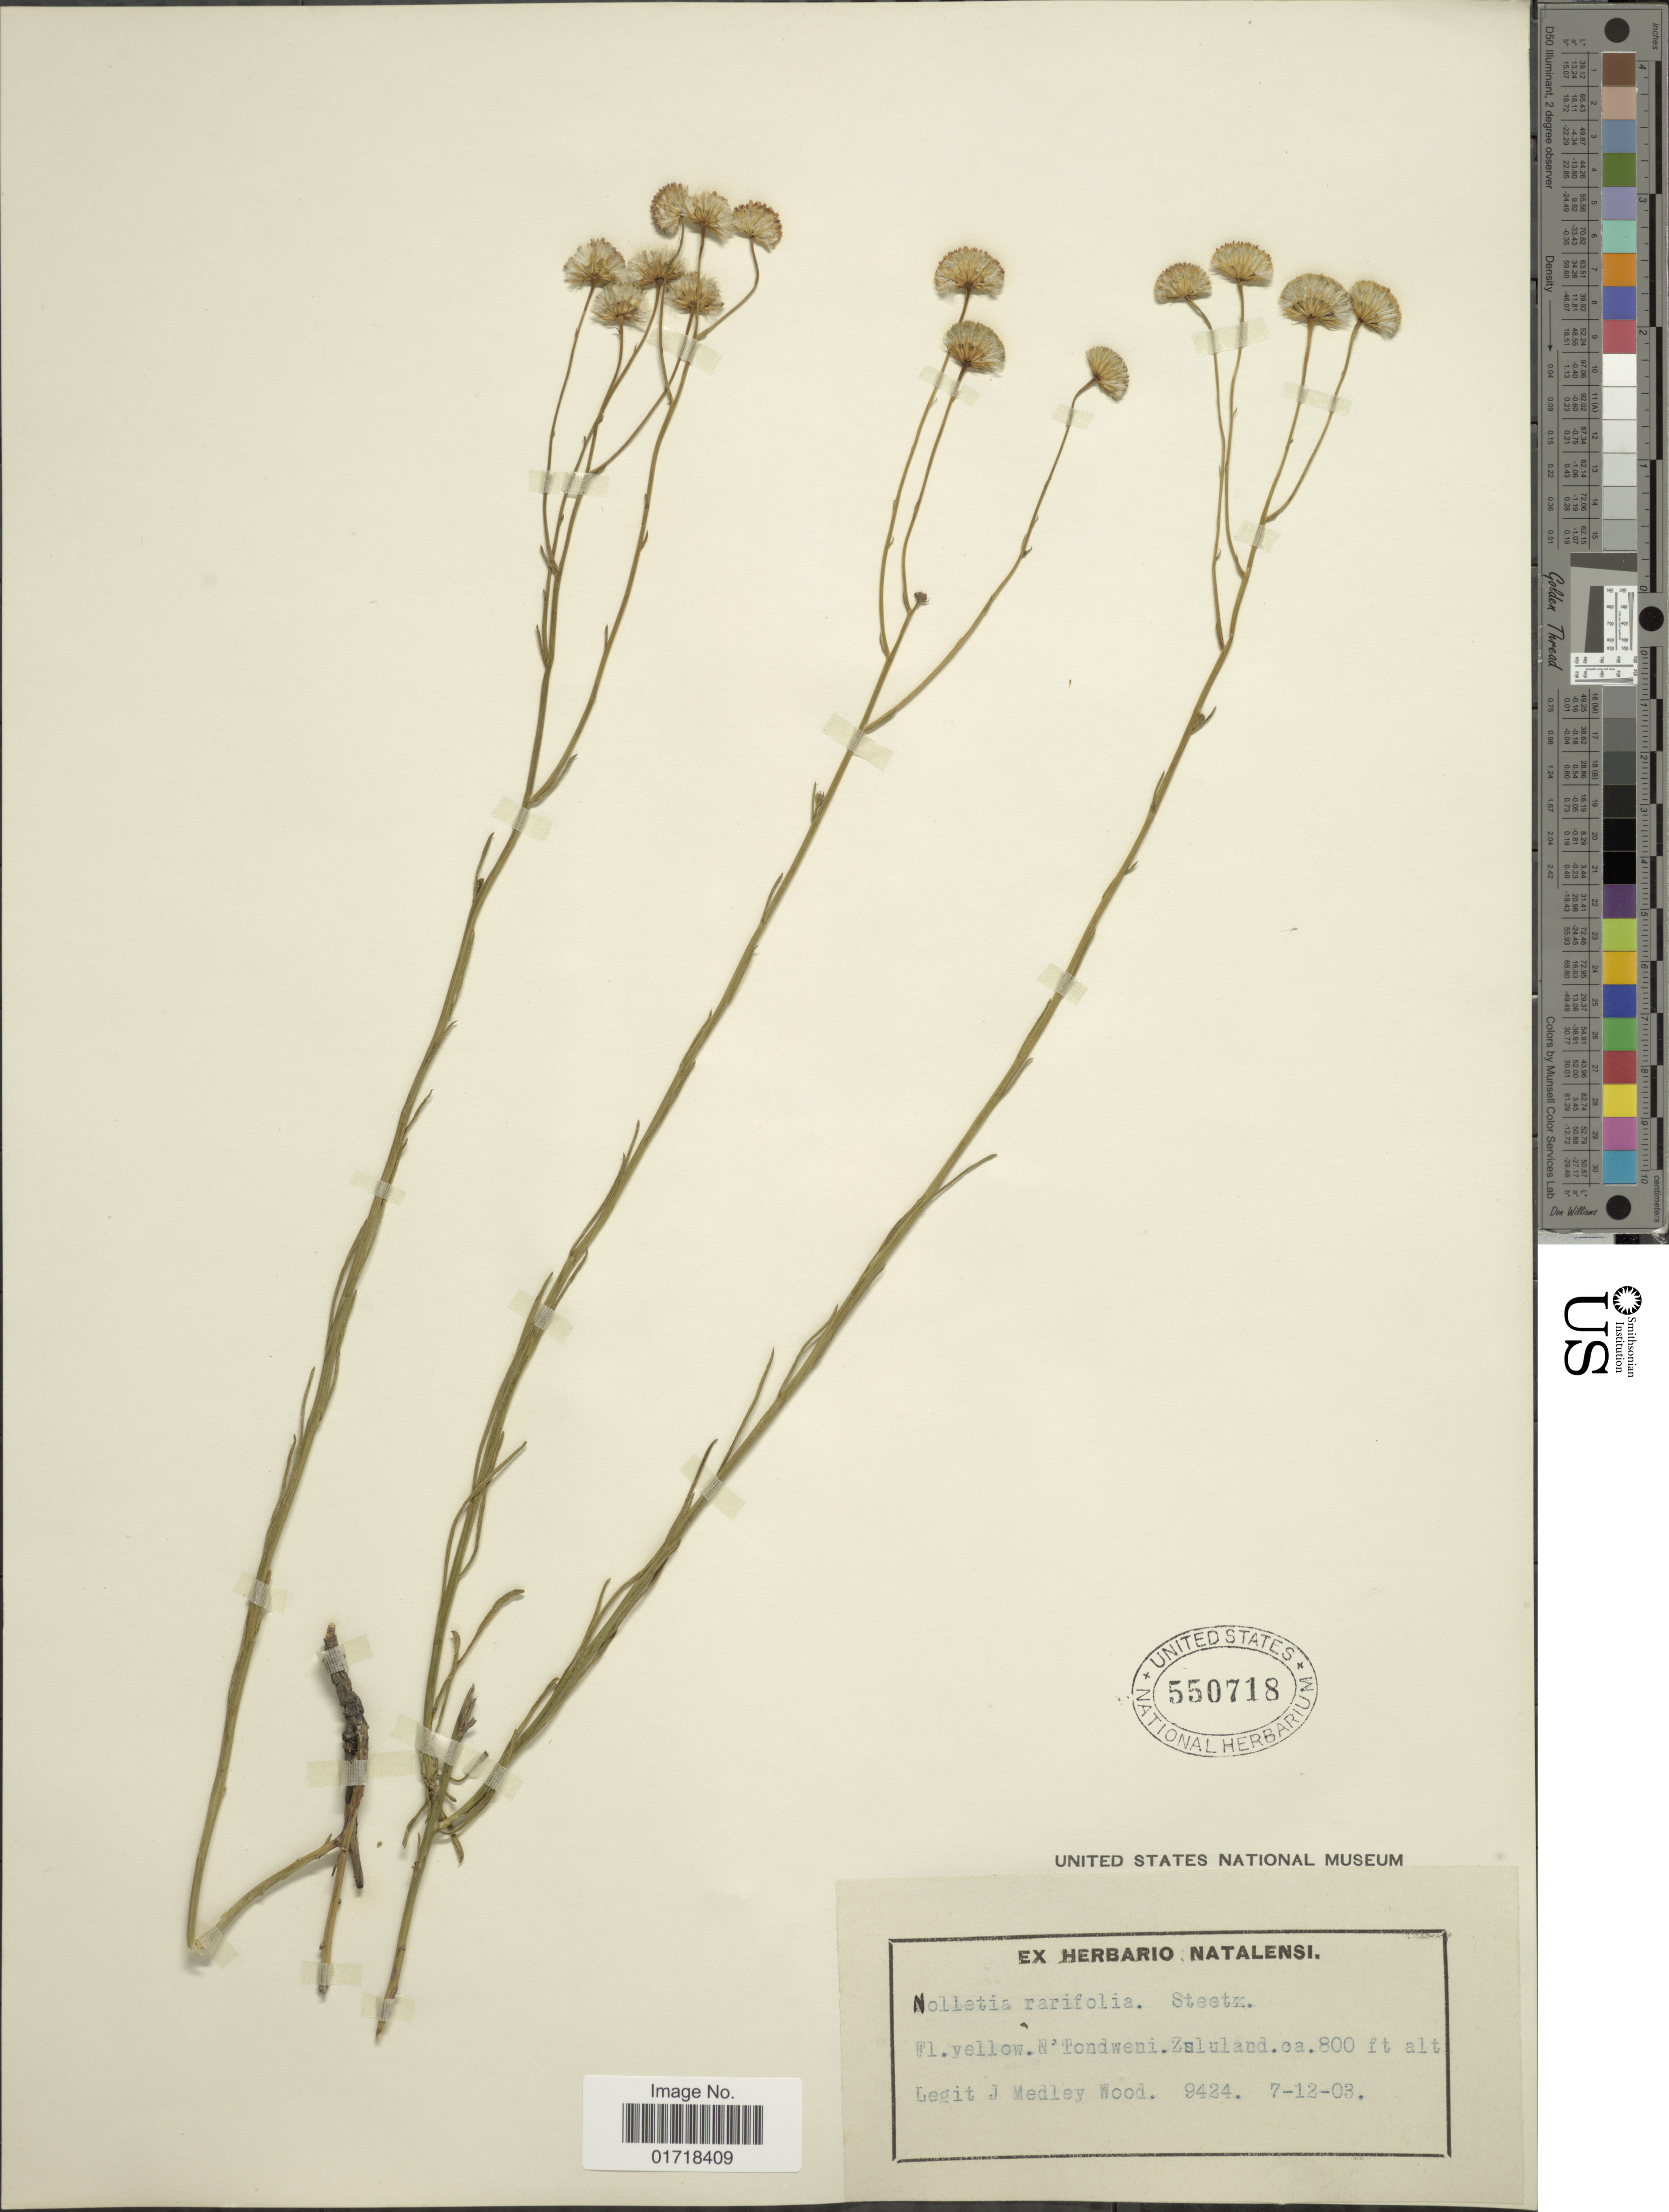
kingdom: Plantae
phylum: Tracheophyta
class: Magnoliopsida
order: Asterales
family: Asteraceae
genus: Nolletia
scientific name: Nolletia rarifolia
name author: Steetz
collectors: J. Medley Wood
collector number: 9424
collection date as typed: Transcribed d/m/y: 12/7/3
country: South Africa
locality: N'Tondweni, Zsluland.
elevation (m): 244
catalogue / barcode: US 550718